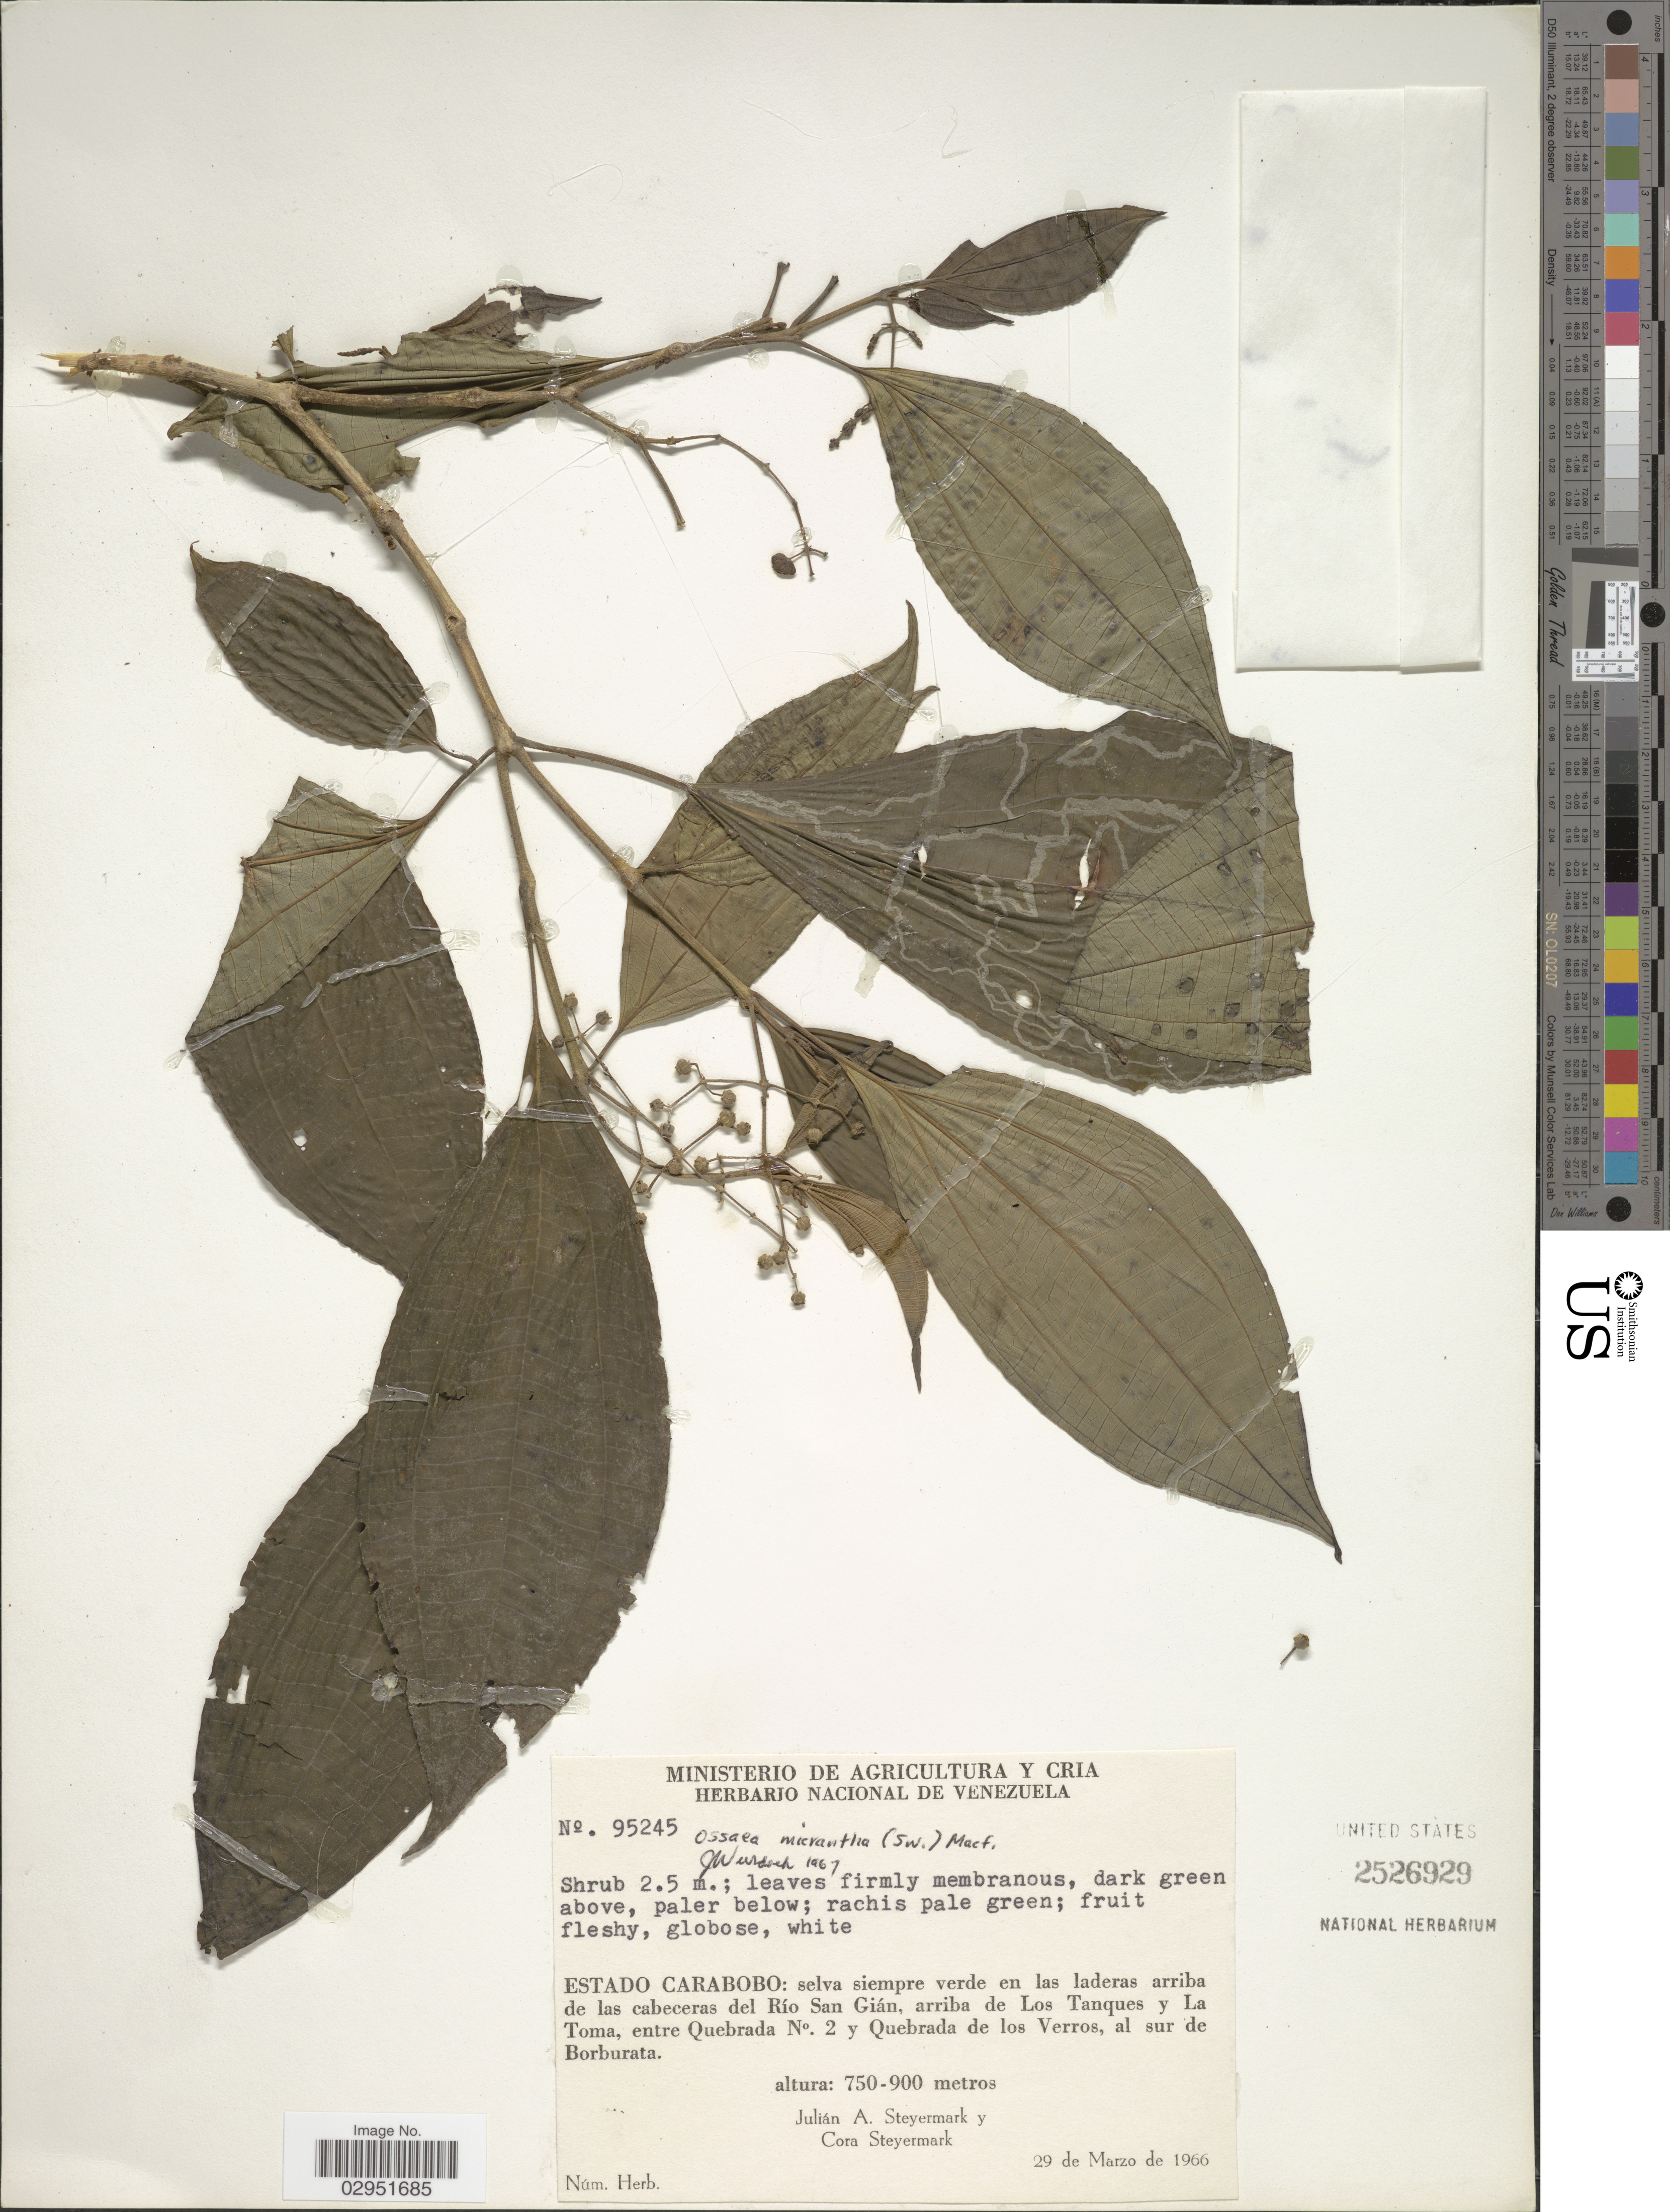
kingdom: Plantae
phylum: Tracheophyta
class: Magnoliopsida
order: Myrtales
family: Melastomataceae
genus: Ossaea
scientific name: Ossaea micrantha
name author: (Sw.) Macfad. ex Cogn.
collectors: J. Steyermark & C. Steyermark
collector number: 95245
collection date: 1966-03-29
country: Venezuela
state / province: Carabobo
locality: Estado Carabobo: selva siempre verde en las laderas arriba de las cabeceras del Río San Gián, arriba de Los Tanques y La Toma, entre Quebrada N°. 2 y Quebrada de los Verros, al sur de Borburata.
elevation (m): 750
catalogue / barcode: US 2526929